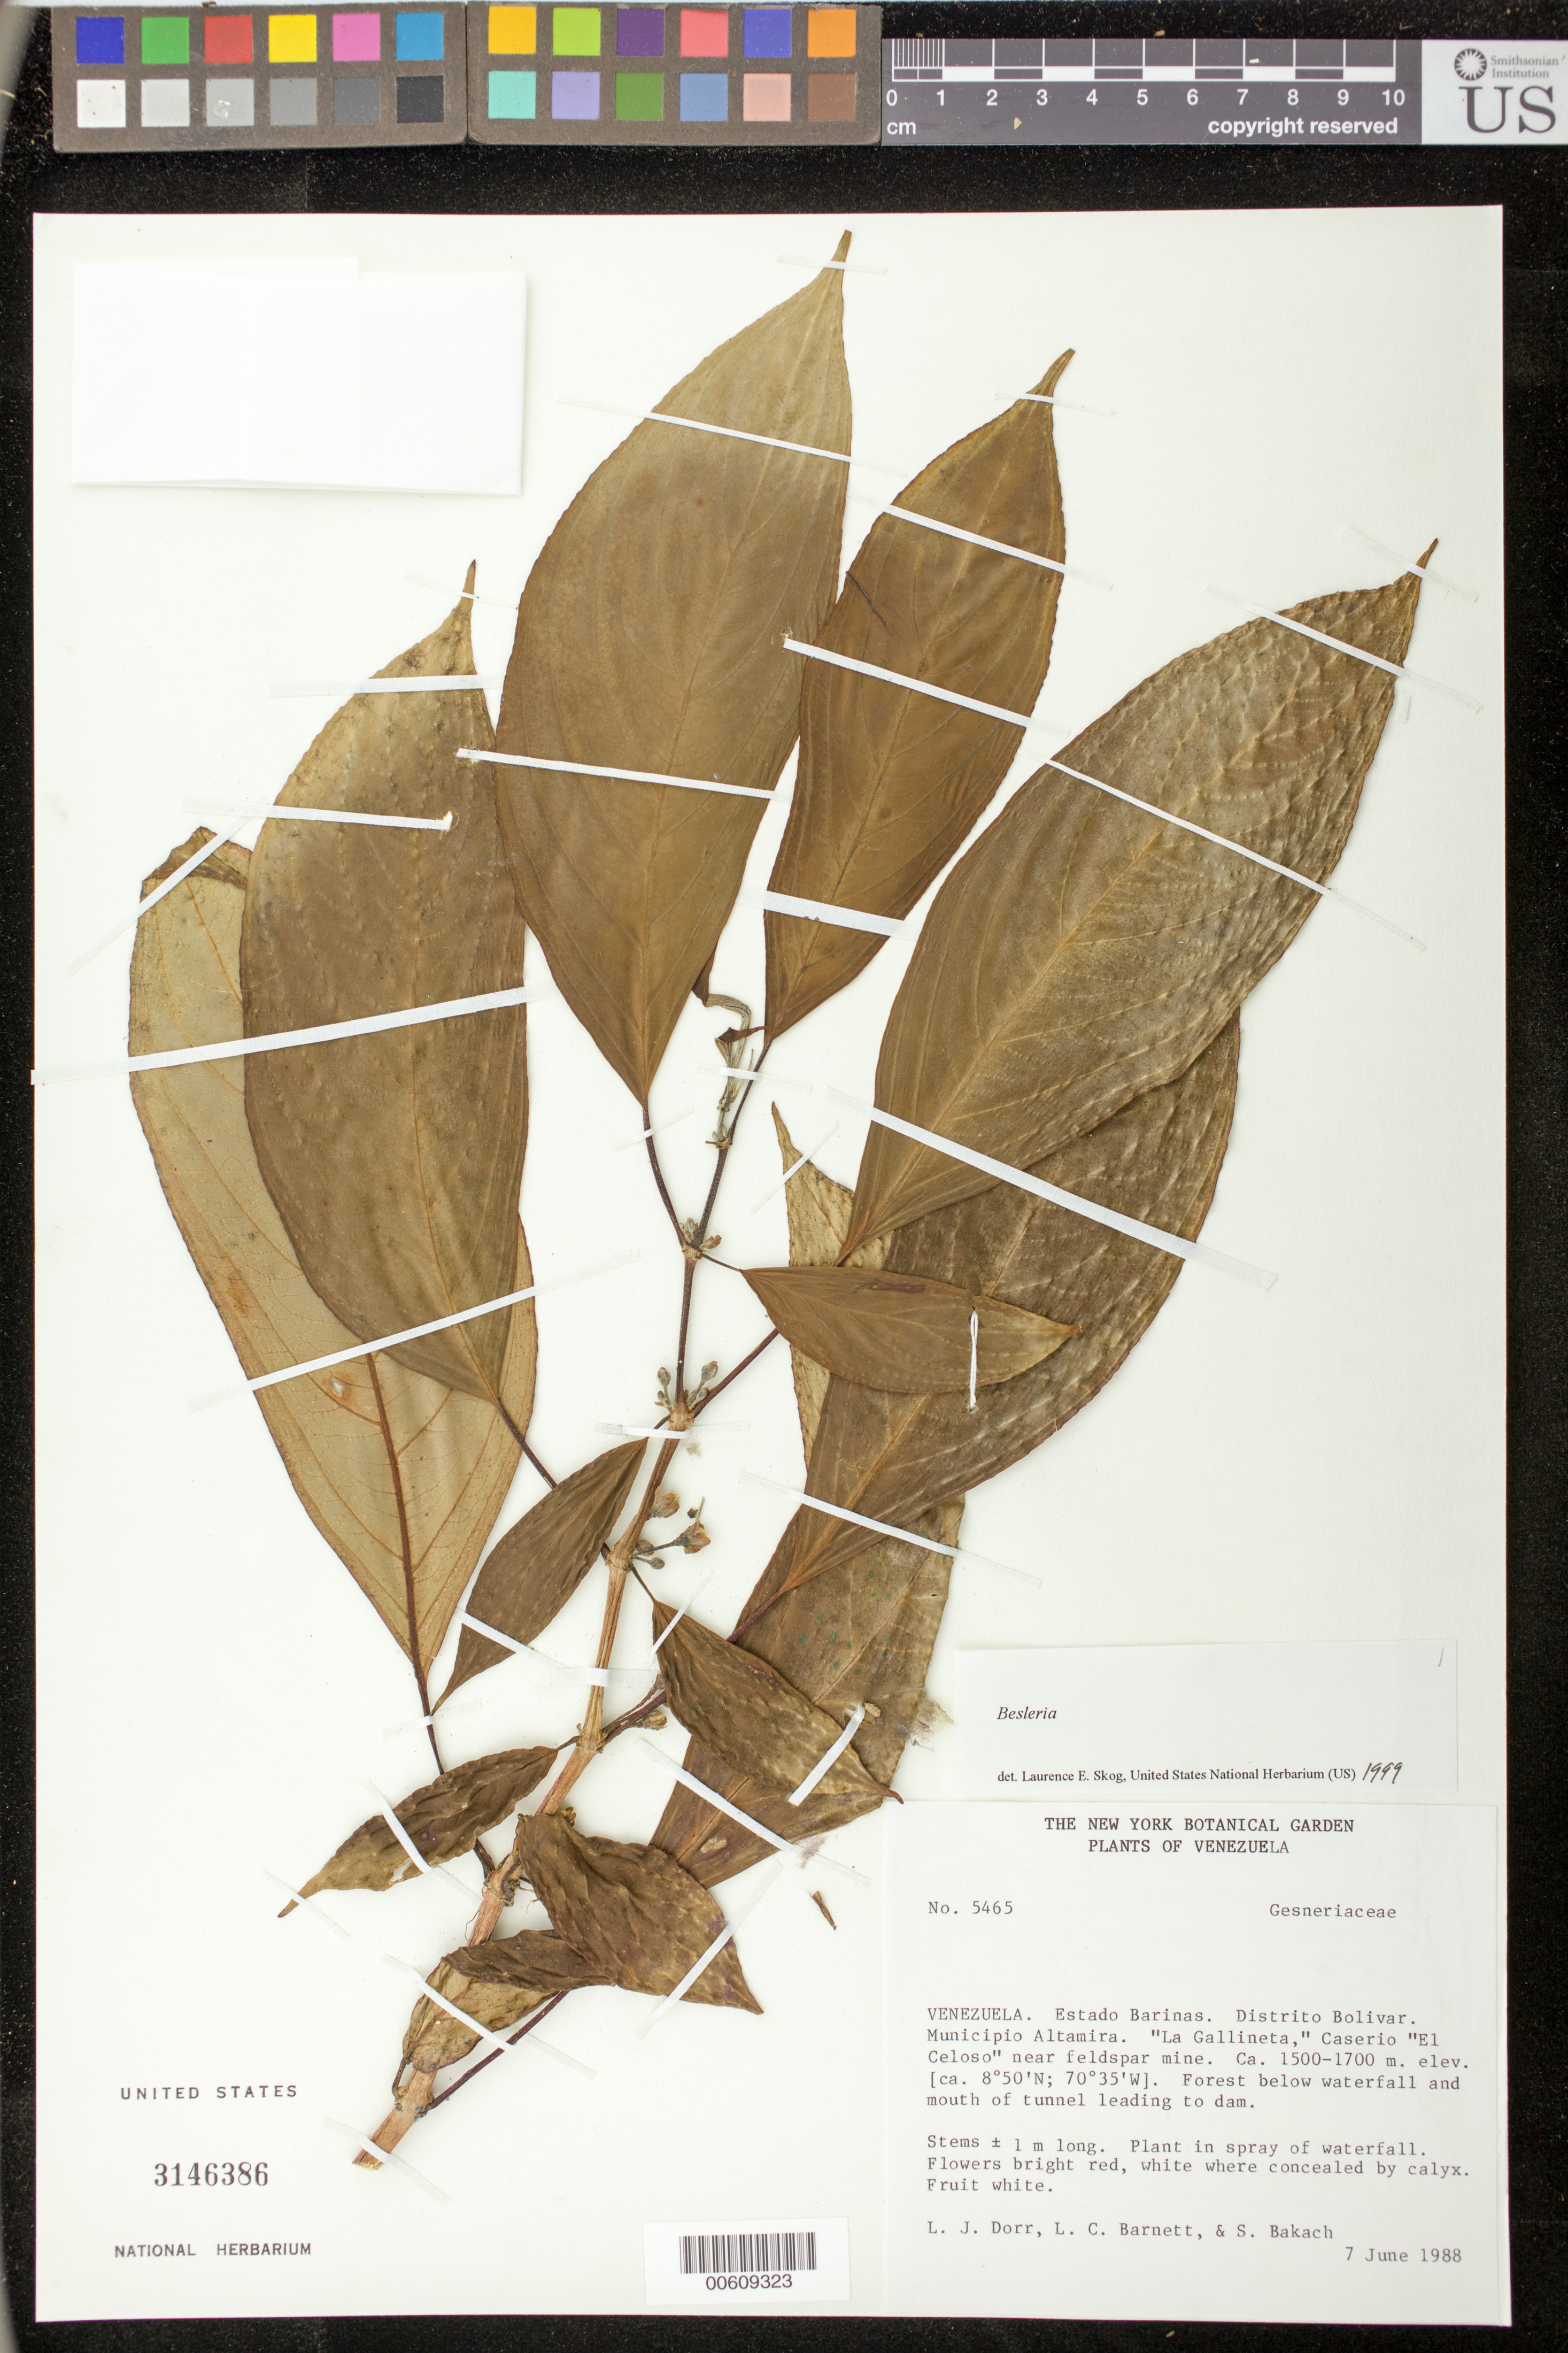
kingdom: Plantae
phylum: Tracheophyta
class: Magnoliopsida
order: Lamiales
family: Gesneriaceae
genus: Besleria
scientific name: Besleria sp.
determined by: Skog, Laurence E.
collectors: L. J. Dorr, L. C. Barnett & S. Bakach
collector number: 5465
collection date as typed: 07 Jun 1988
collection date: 1988-06-07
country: Venezuela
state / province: Barinas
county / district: Bolívar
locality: "La Gallineta," Caserio "El Celoso" near feldspar mine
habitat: Forest below waterfall and mouth of tunnel leading to dam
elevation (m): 1500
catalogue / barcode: US 3146386